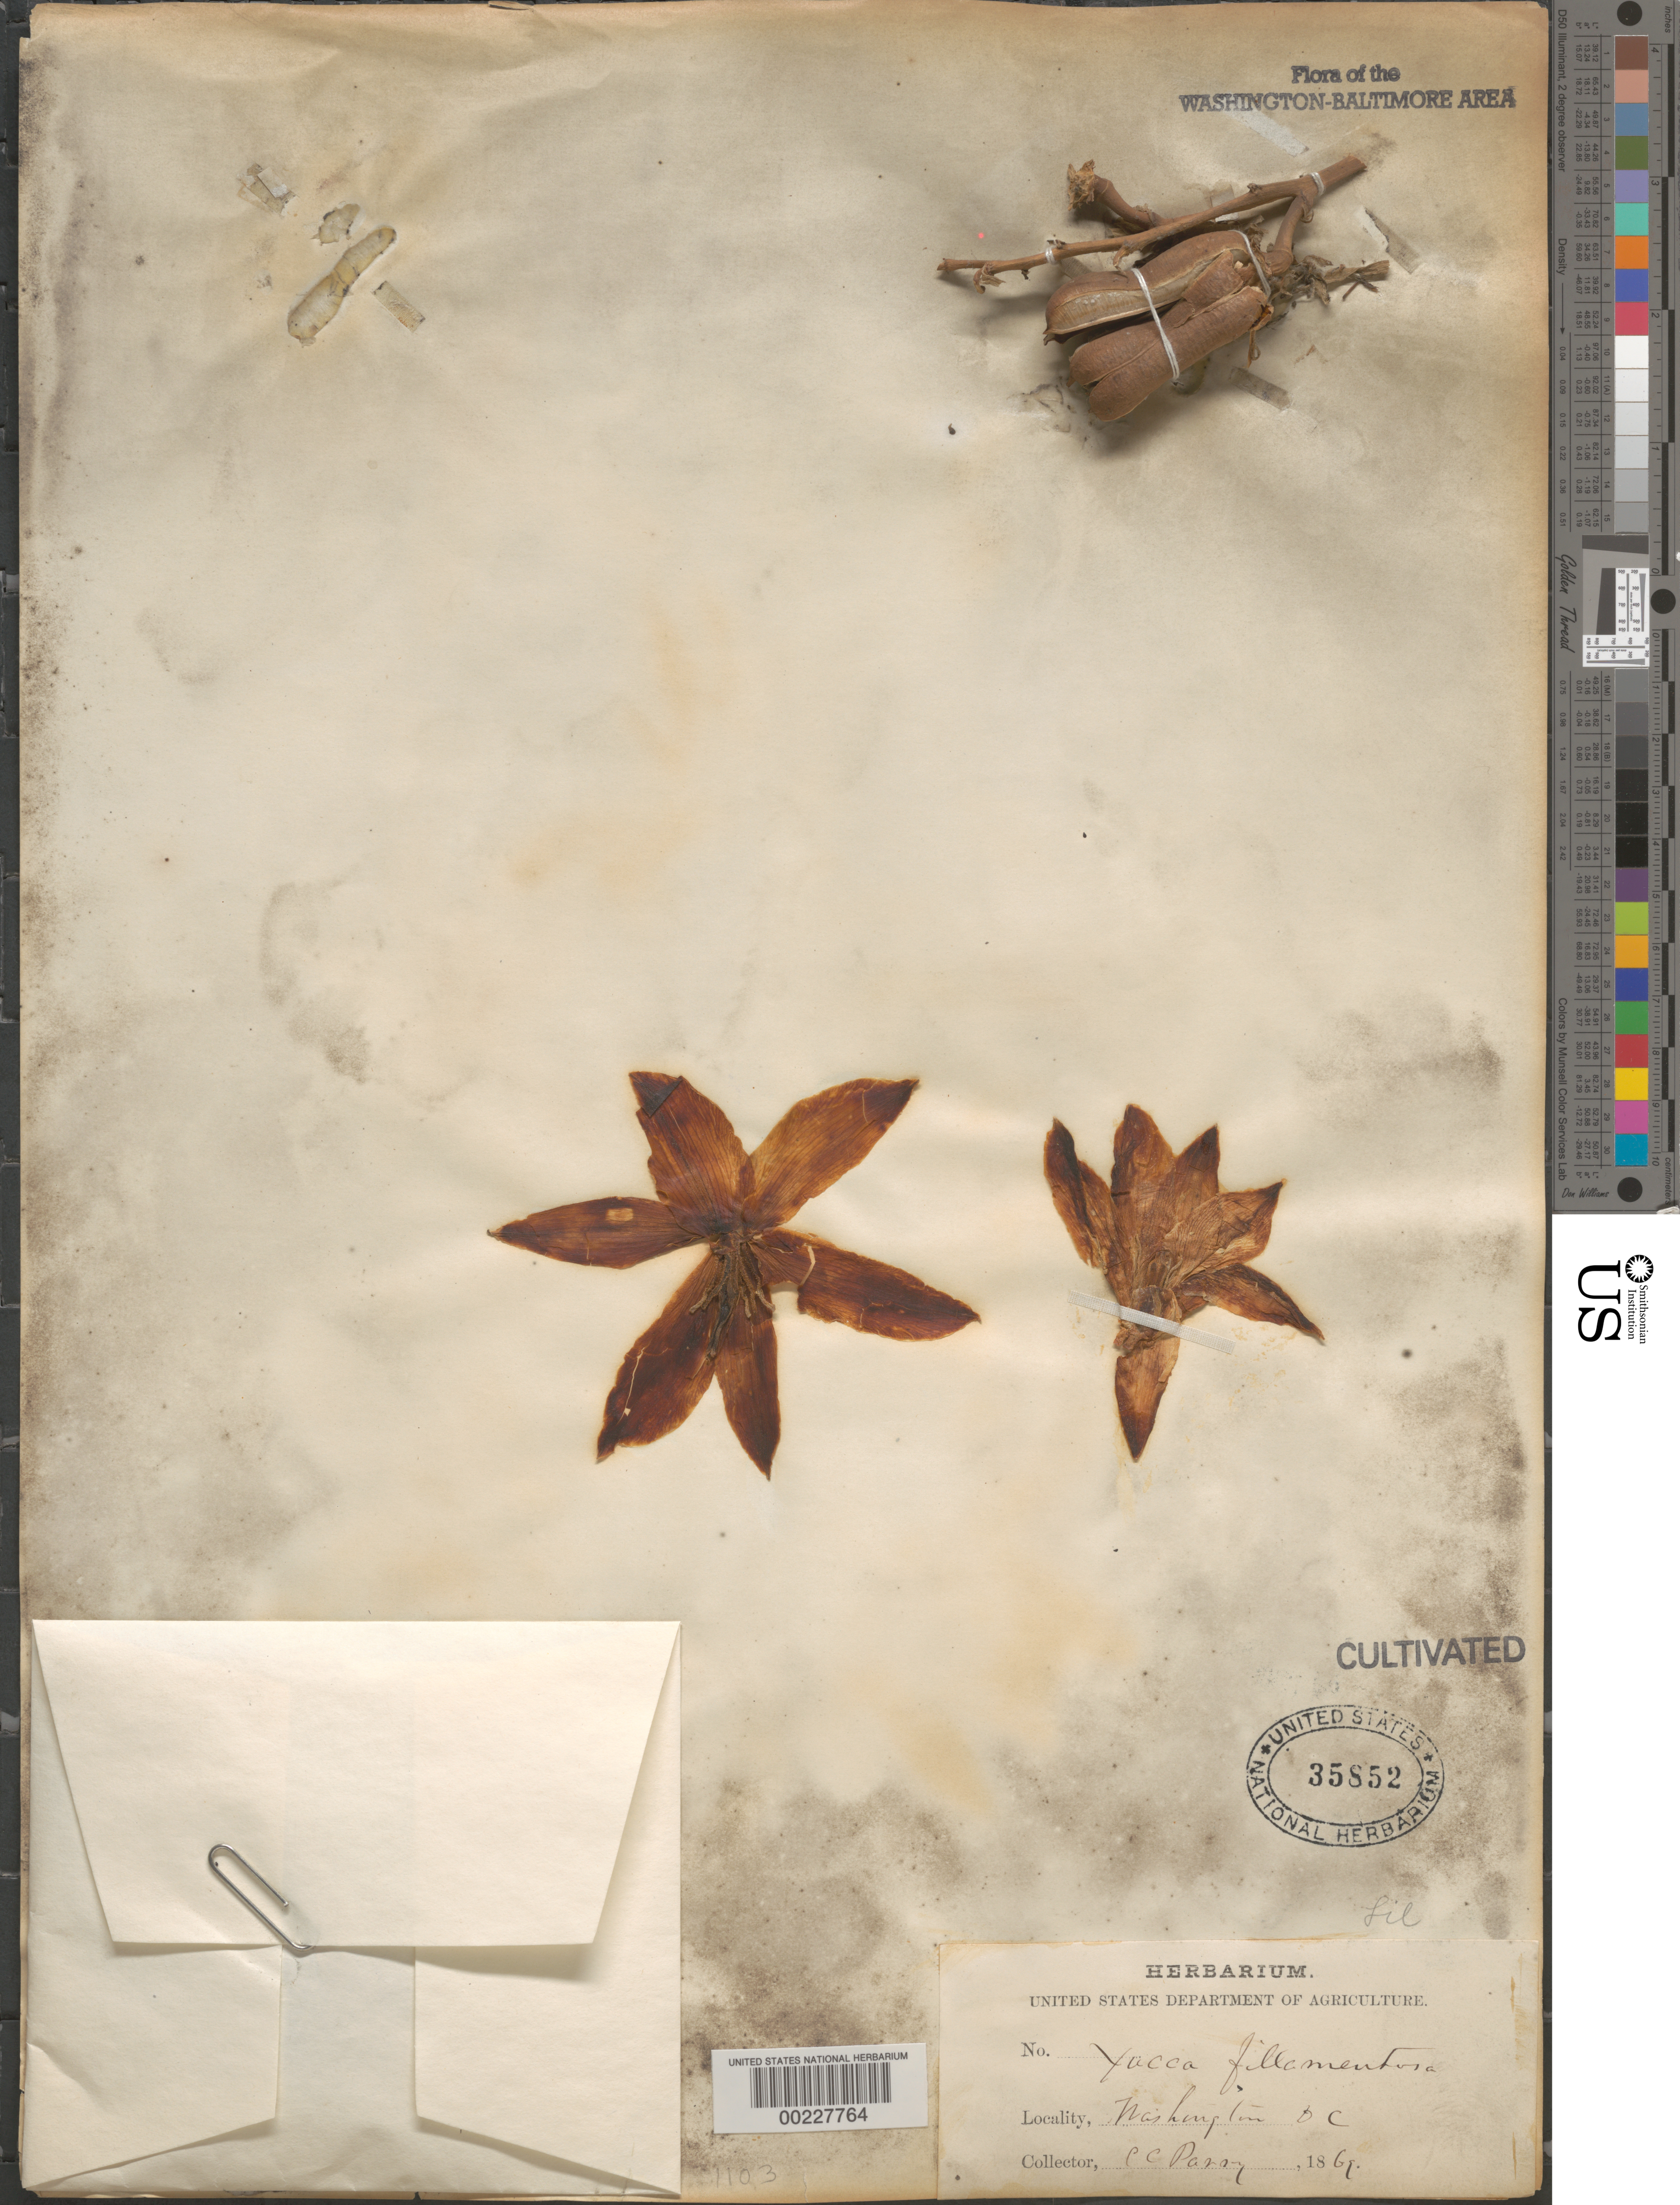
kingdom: Plantae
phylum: Tracheophyta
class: Liliopsida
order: Asparagales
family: Asparagaceae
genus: Yucca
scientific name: Yucca filamentosa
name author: L.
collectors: C. C. Parry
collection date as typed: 1869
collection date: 1869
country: United States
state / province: District of Columbia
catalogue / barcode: US 35852